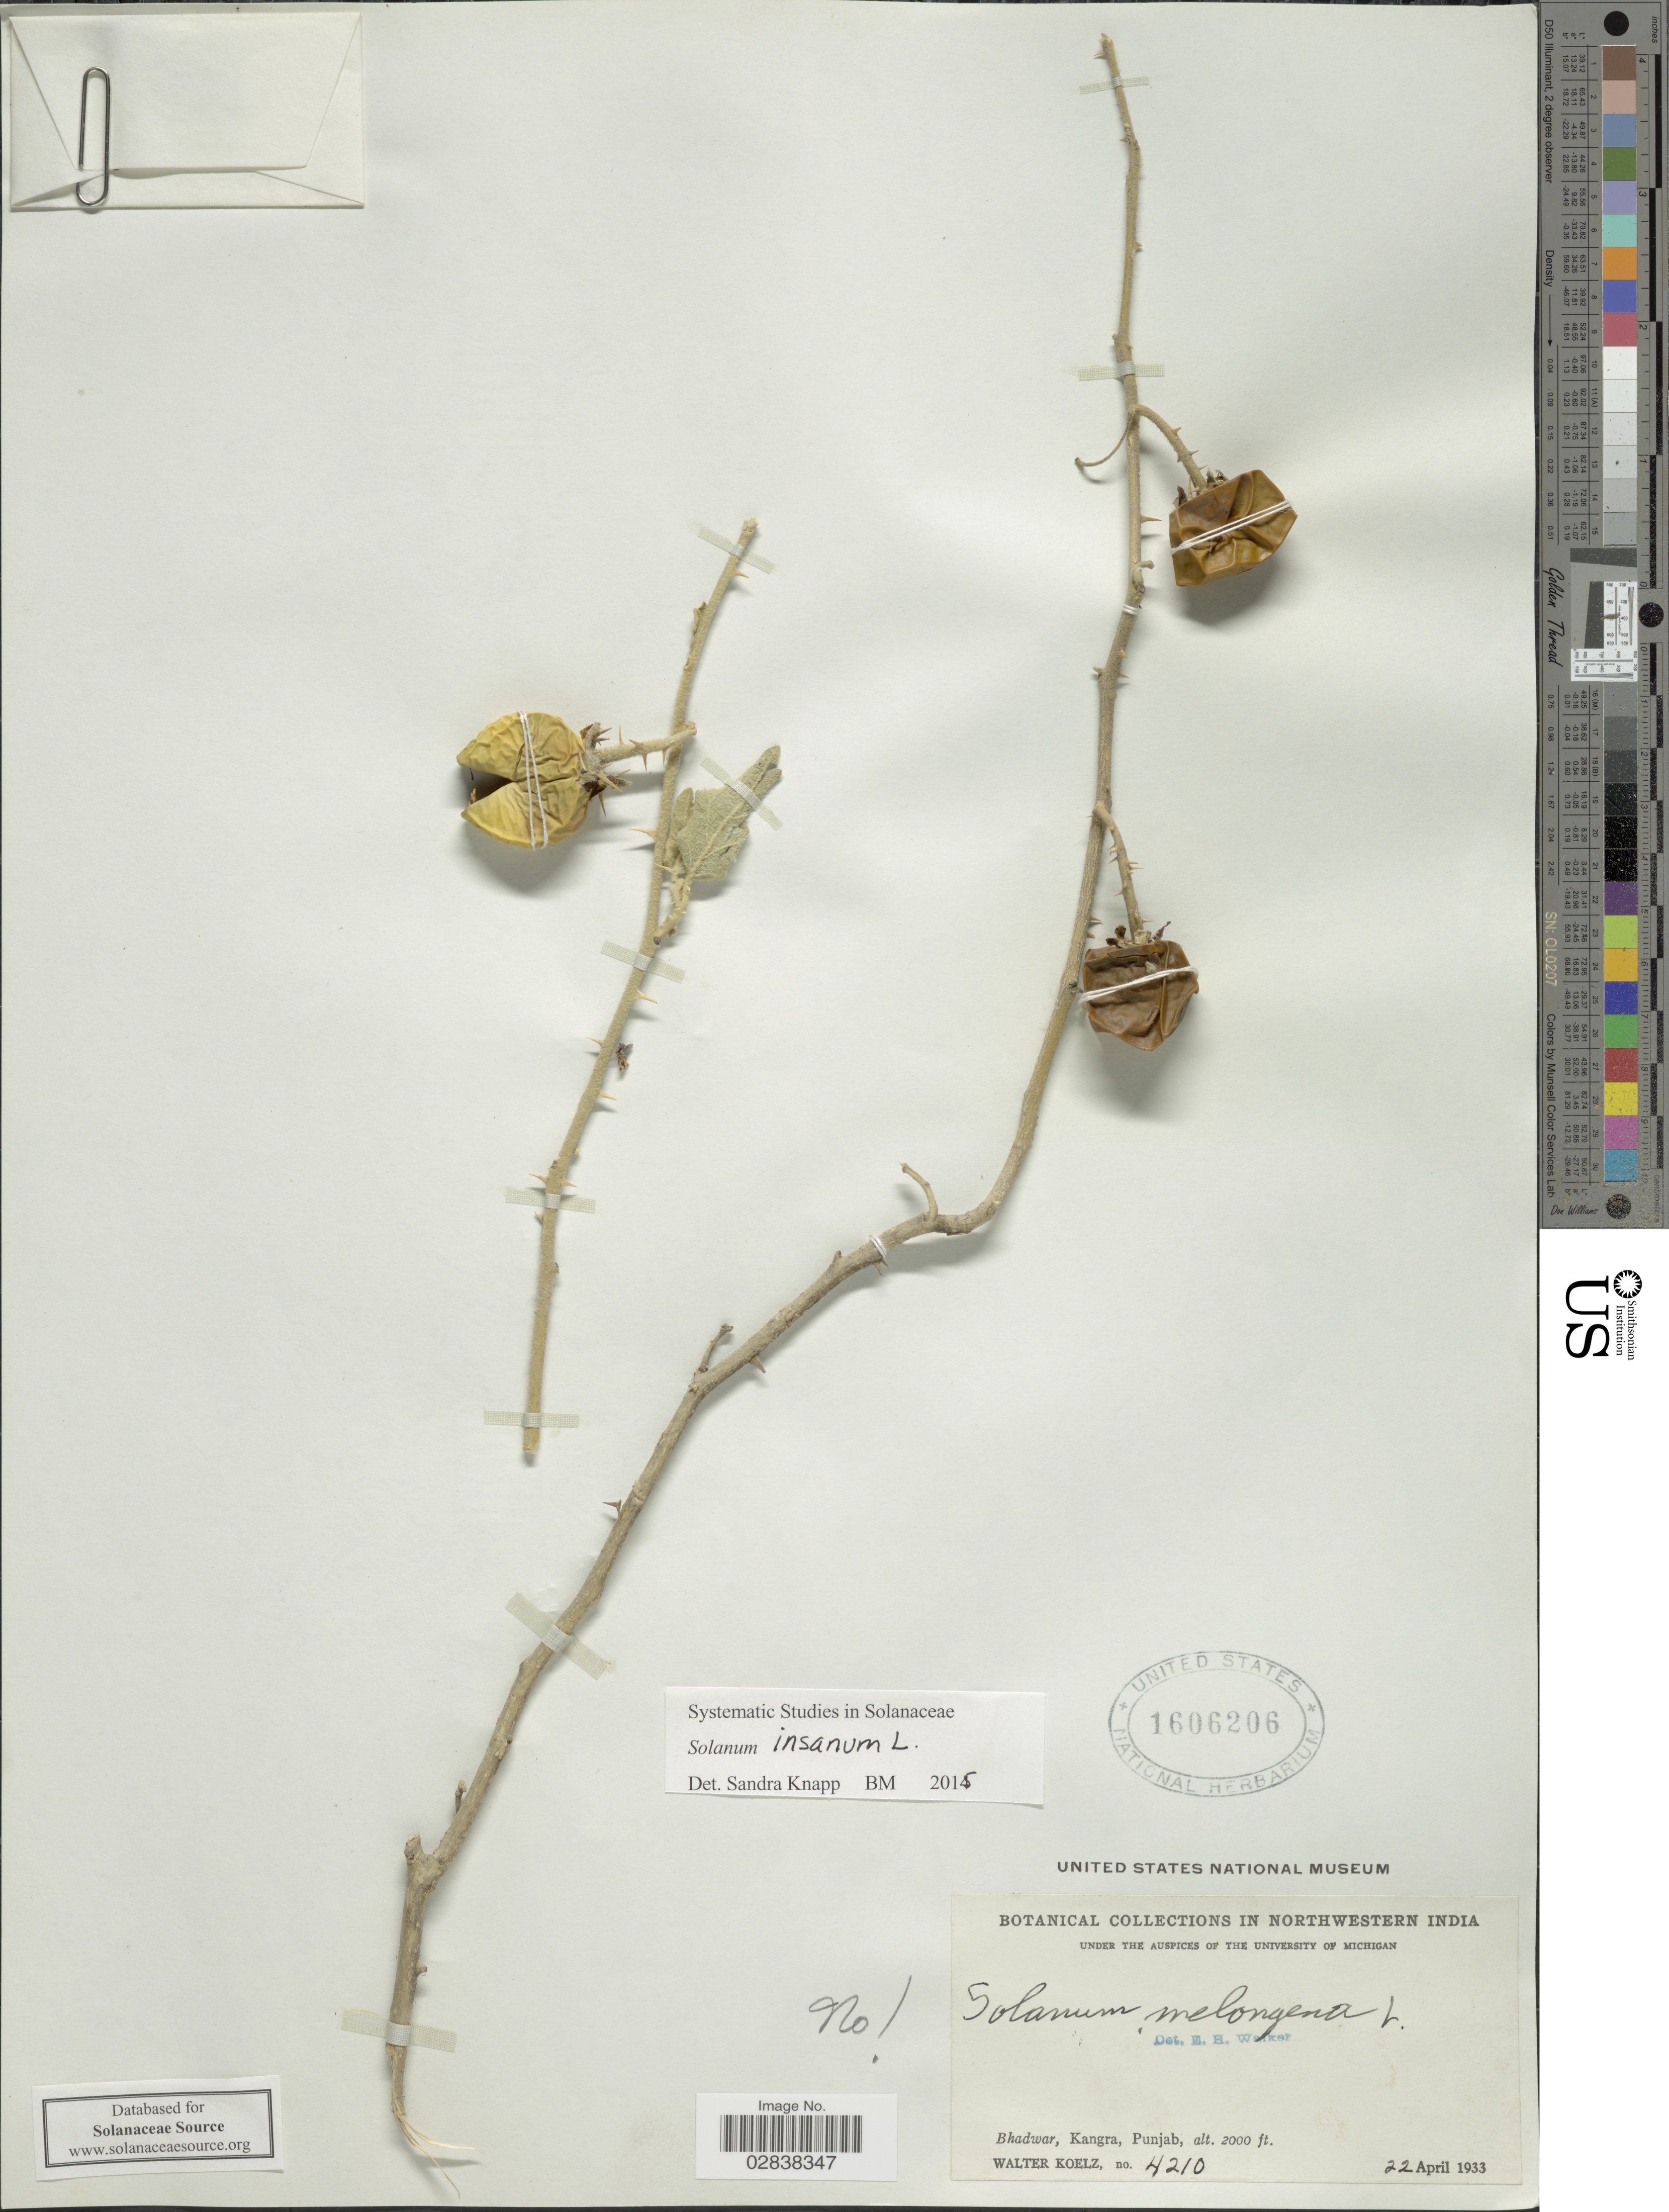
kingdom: Plantae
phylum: Tracheophyta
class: Magnoliopsida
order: Solanales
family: Solanaceae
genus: Solanum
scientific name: Solanum incanum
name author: L.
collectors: W. N. Koelz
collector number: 4210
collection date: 1933-04-22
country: India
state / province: Himachal Pradesh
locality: Northwestern India, Bhadwar, Kangra.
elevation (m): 610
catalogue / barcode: US 1606206